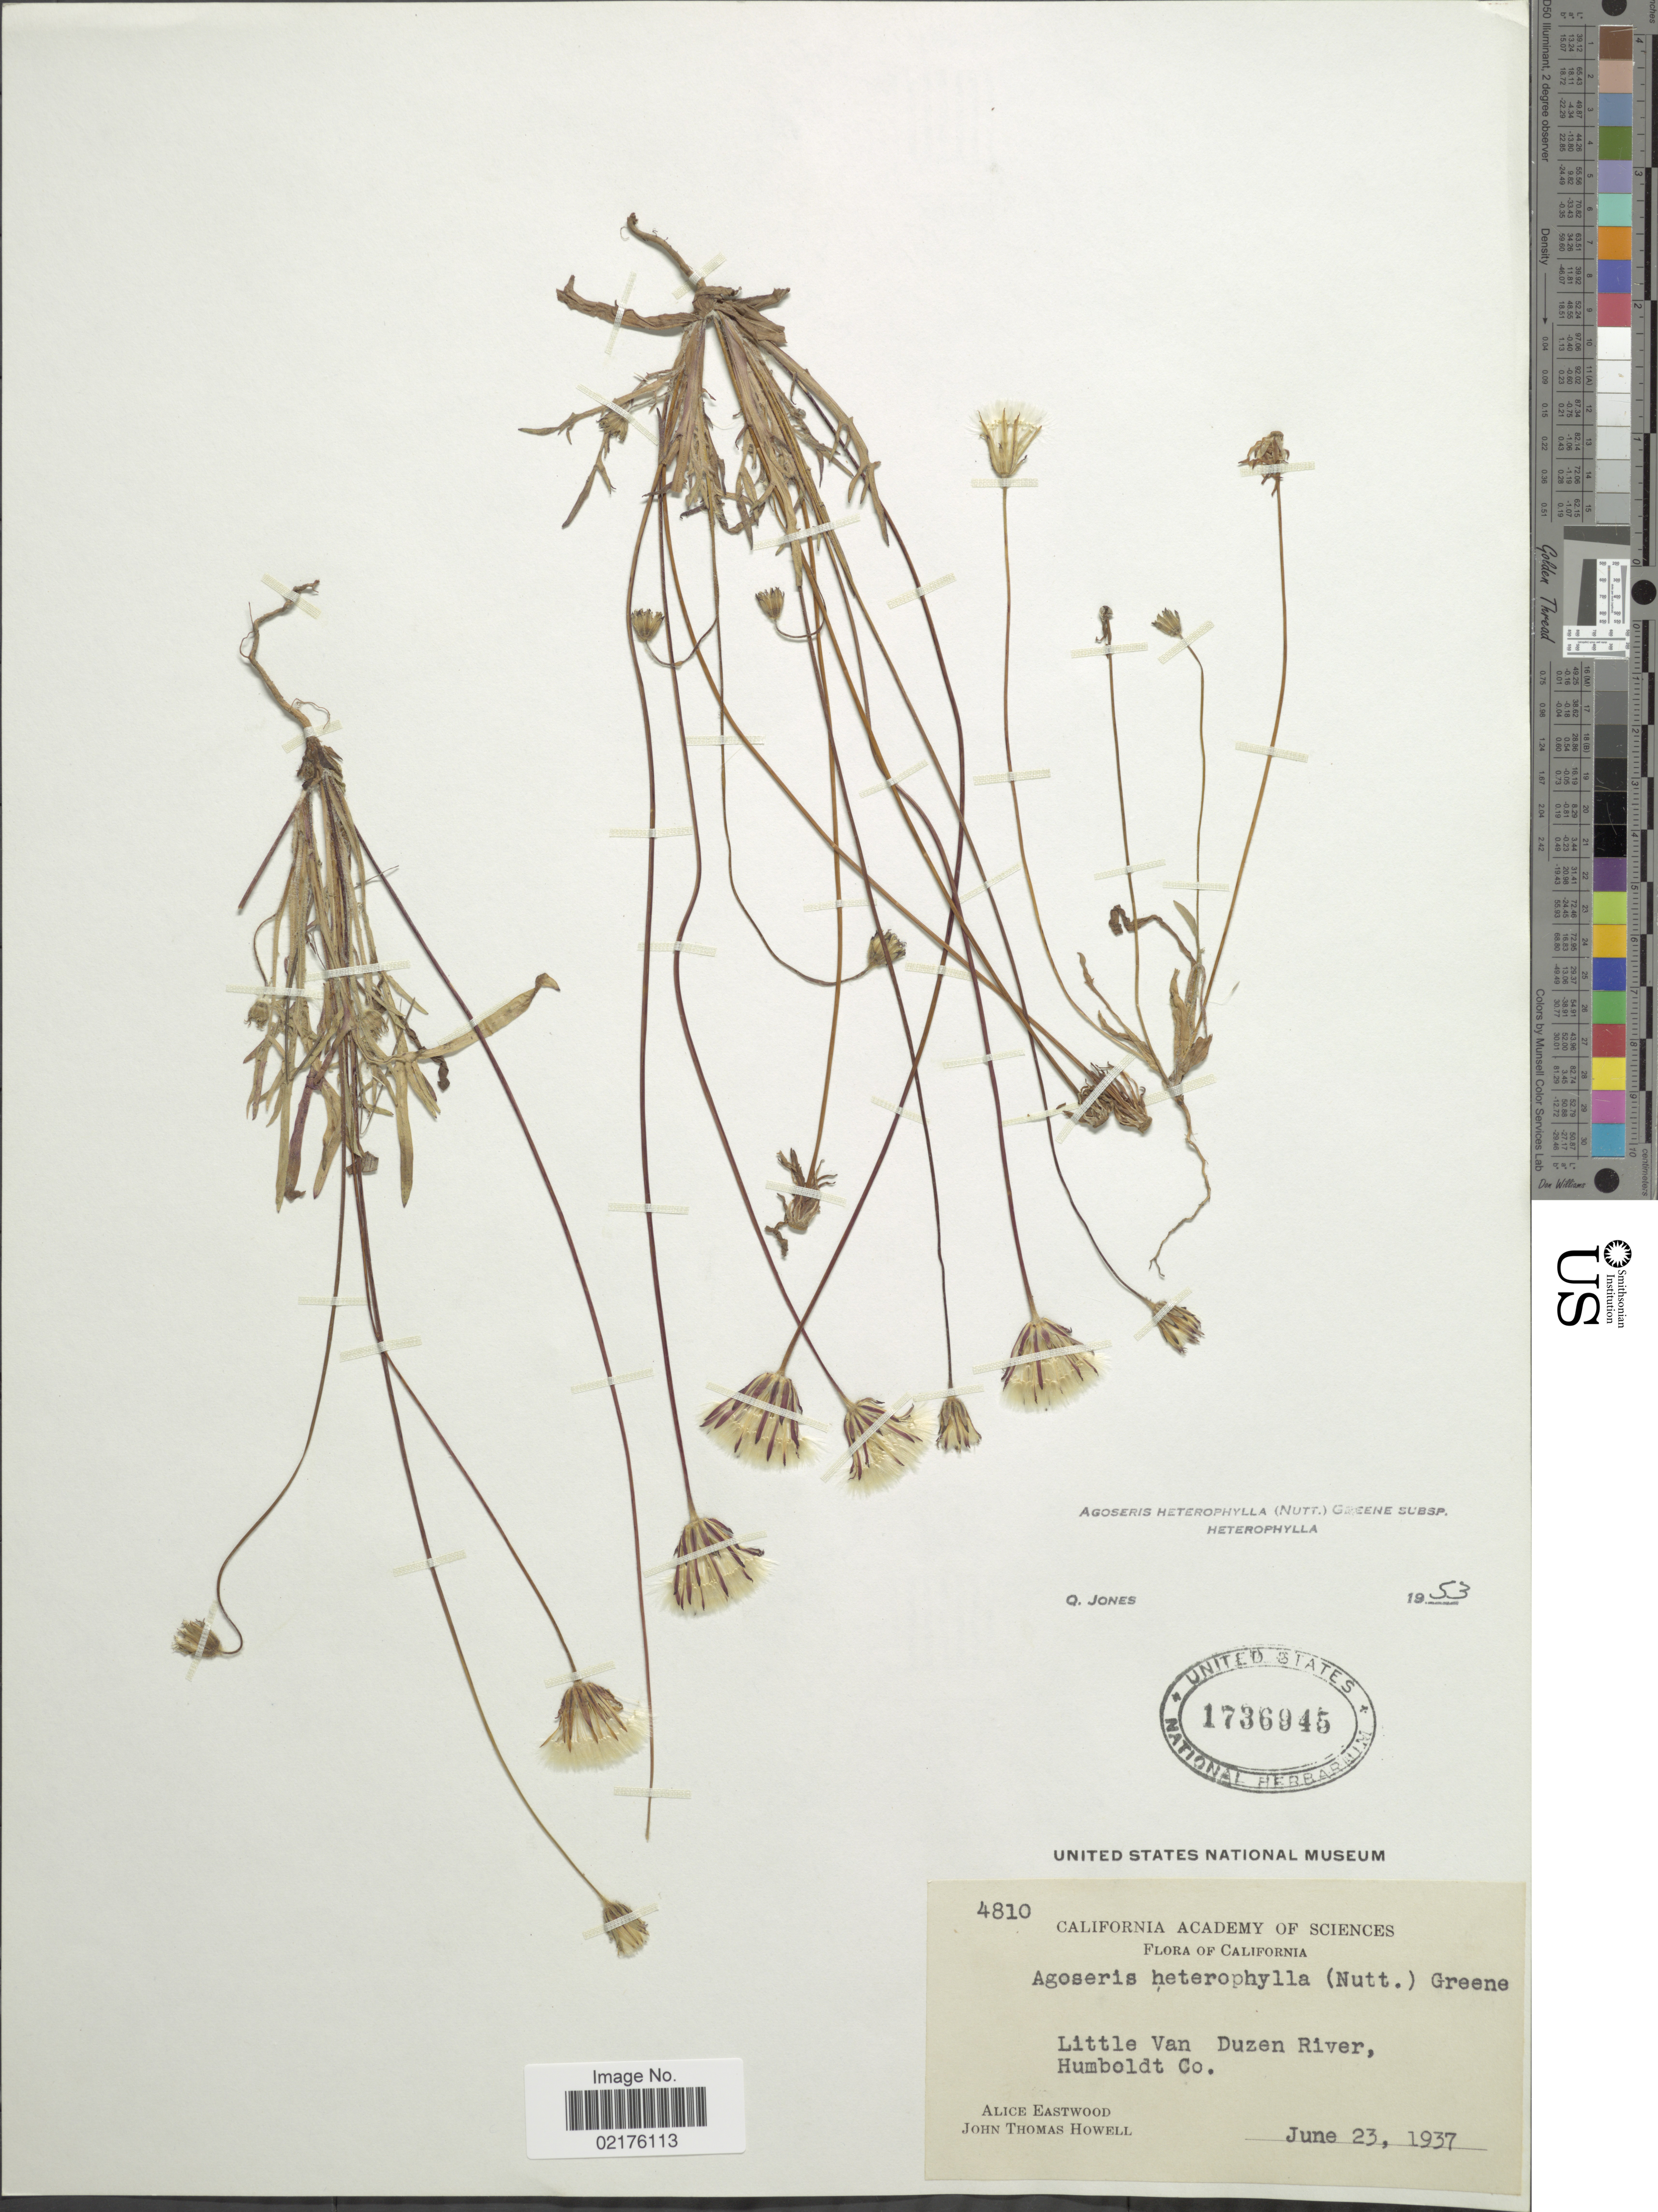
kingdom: Plantae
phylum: Tracheophyta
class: Magnoliopsida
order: Asterales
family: Asteraceae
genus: Agoseris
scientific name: Agoseris heterophylla subsp. heterophylla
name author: (Nutt.) Greene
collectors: A. Eastwood & J. T. Howell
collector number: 4810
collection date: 1937-06-23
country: United States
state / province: California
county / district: Humboldt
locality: Little Van Duzen River, Humboldt Co.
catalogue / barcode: US 1736945